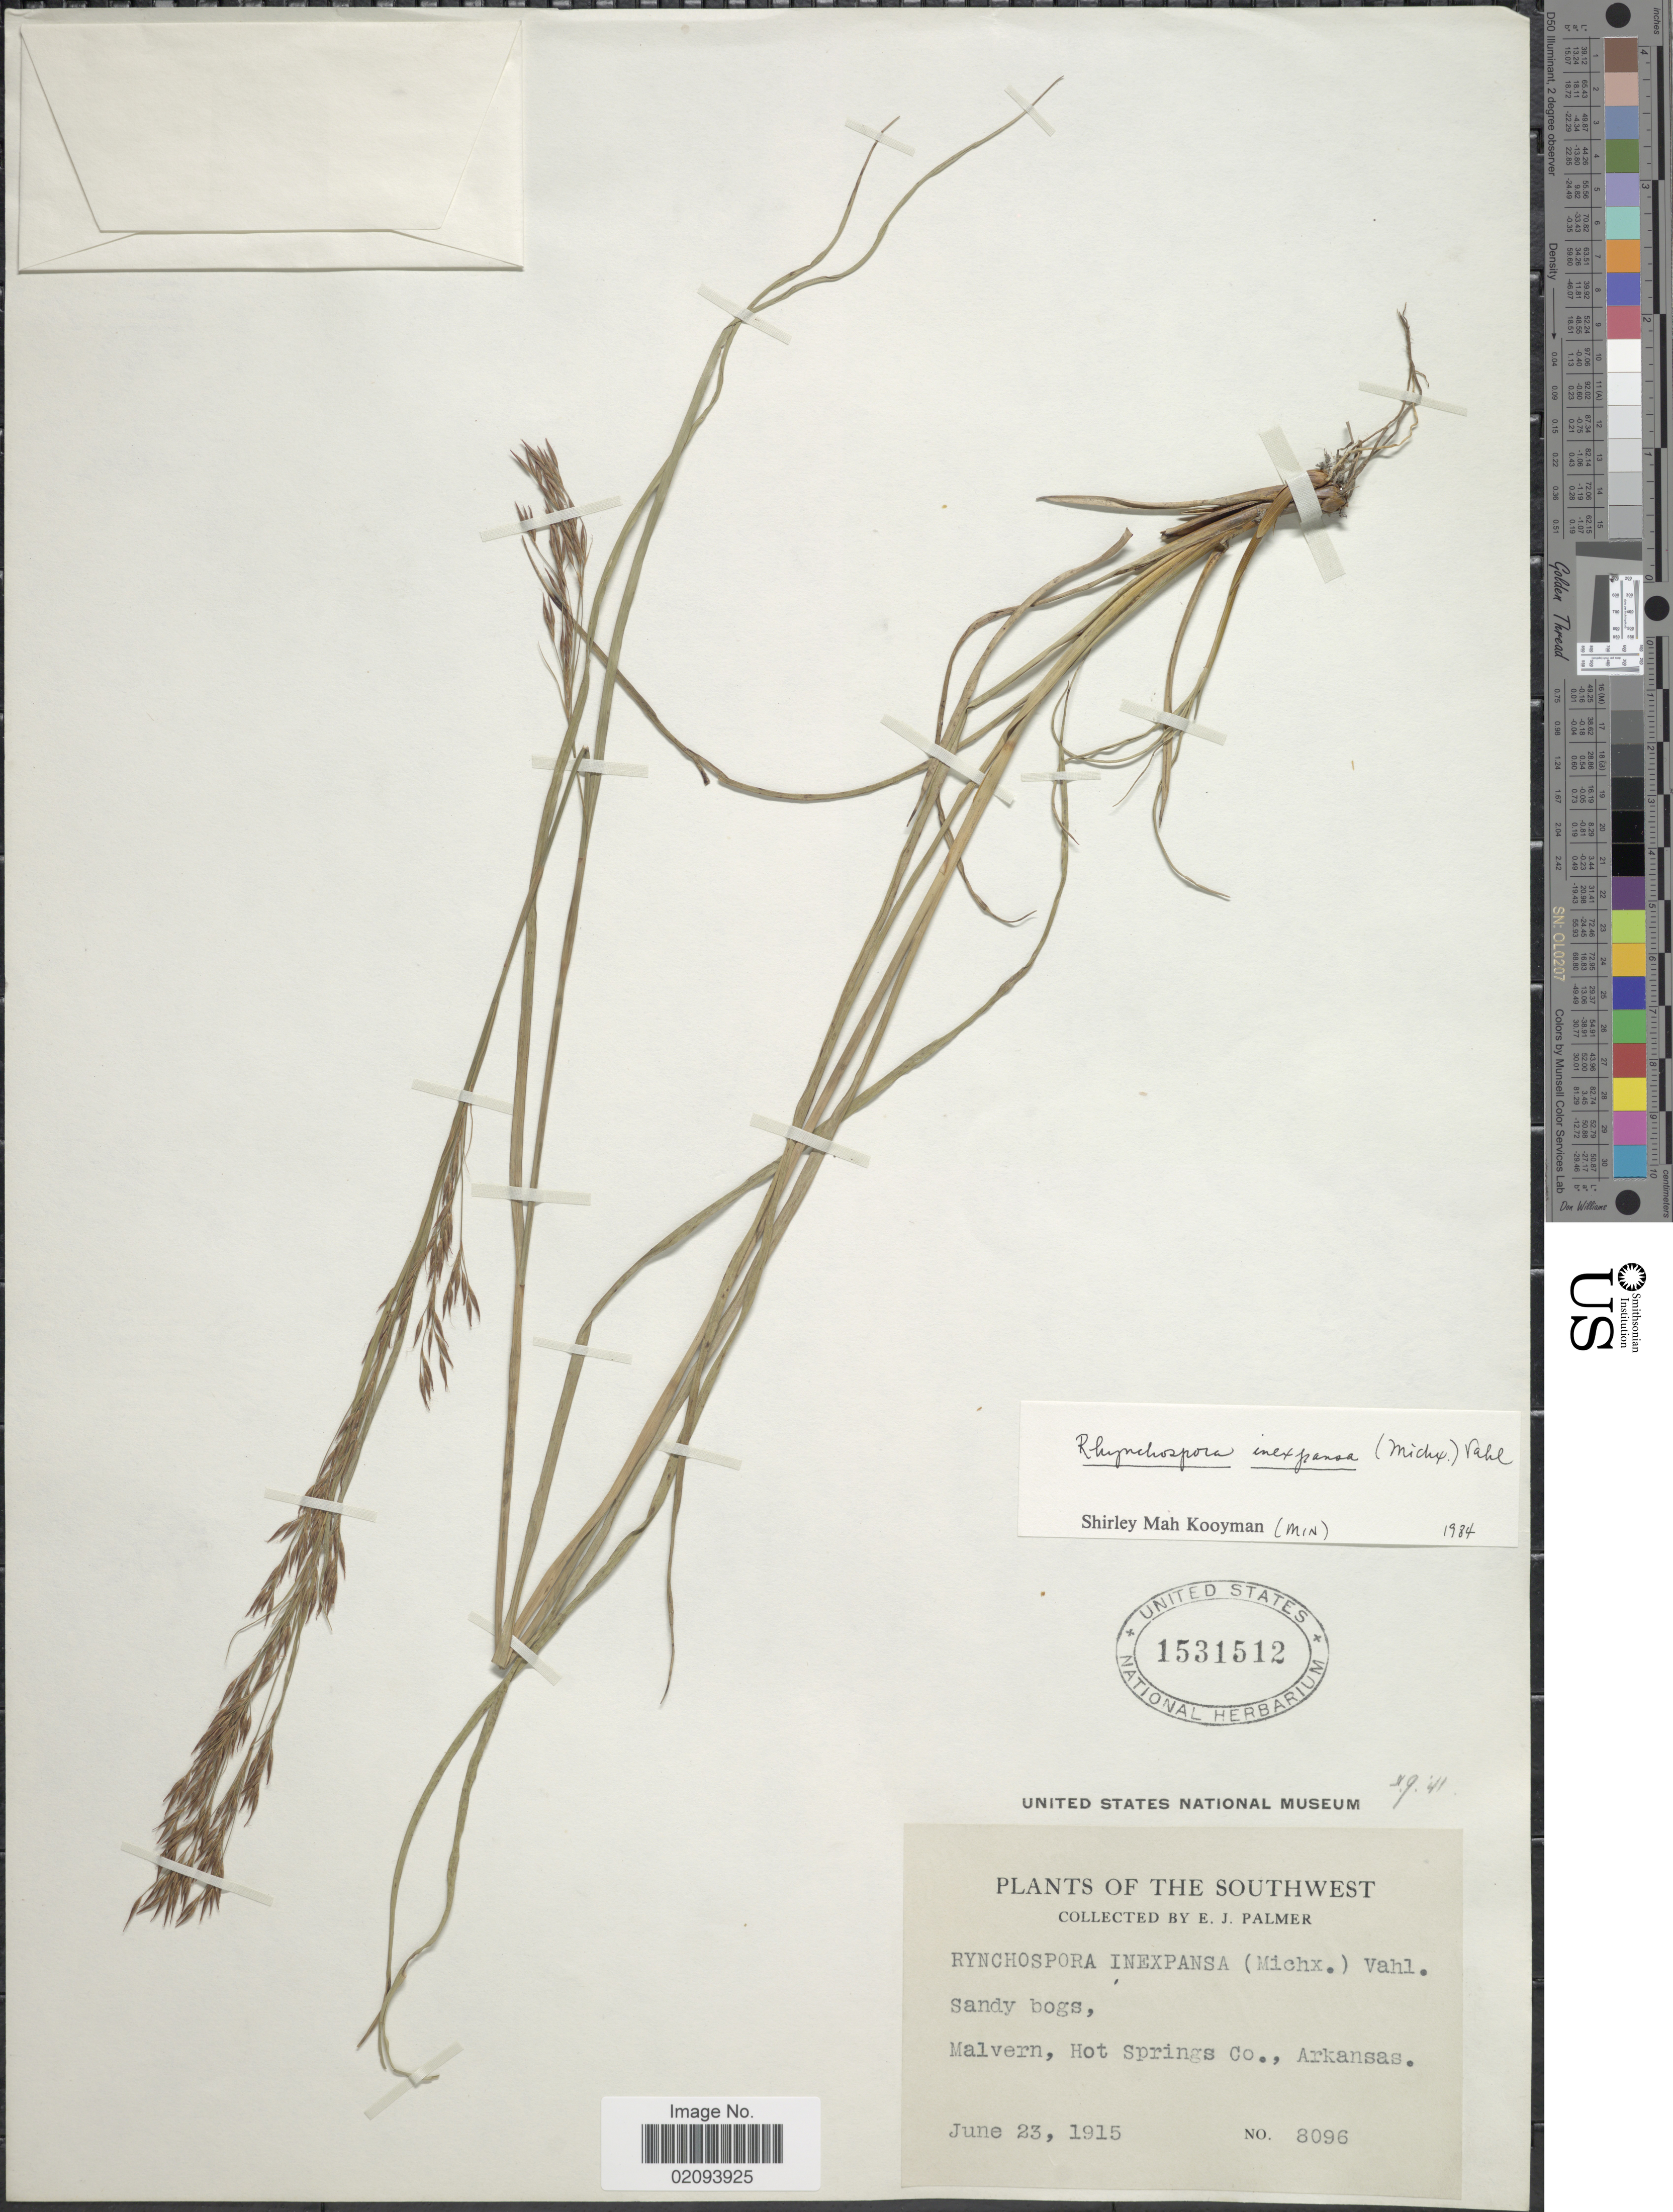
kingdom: Plantae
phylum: Tracheophyta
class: Liliopsida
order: Poales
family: Cyperaceae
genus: Rhynchospora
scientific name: Rhynchospora inexpansa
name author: (Michx.) Vahl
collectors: E. J. Palmer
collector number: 8096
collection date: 1915-06-23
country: United States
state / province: Arkansas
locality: Southwest. Sandy bogs, Malvern, Hot Springs Co.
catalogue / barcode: US 1531512